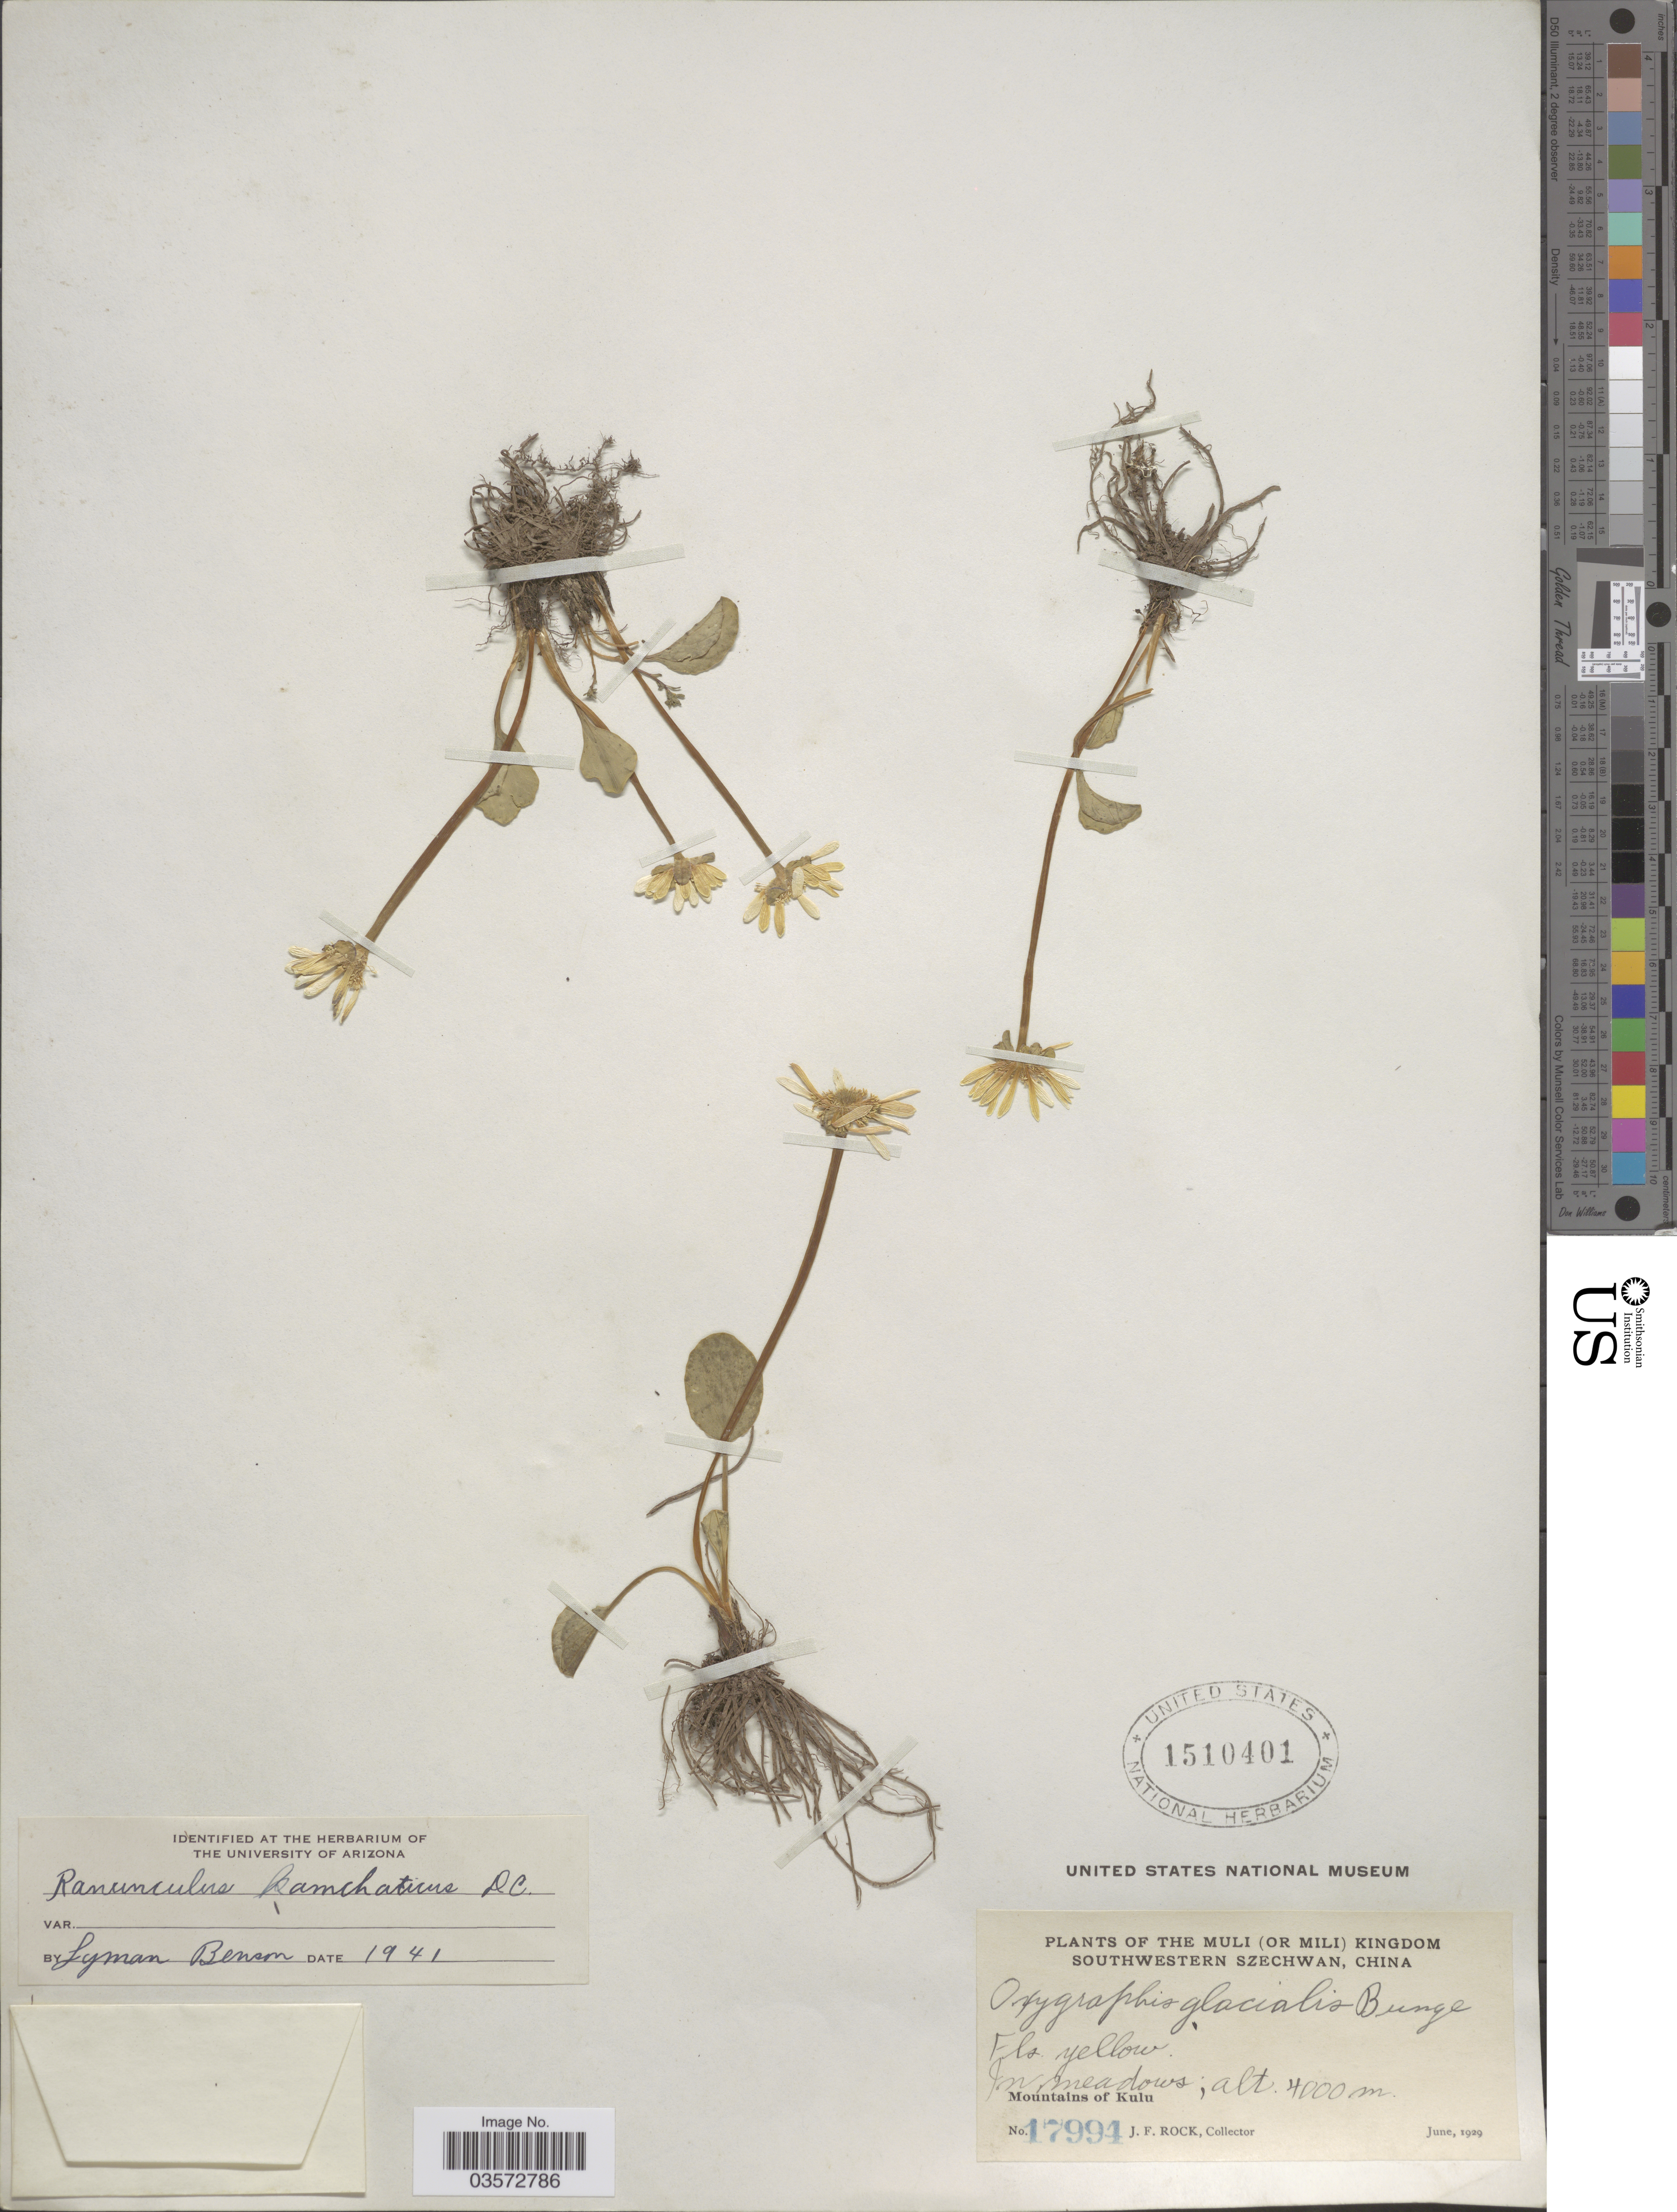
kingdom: Plantae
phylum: Tracheophyta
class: Magnoliopsida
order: Ranunculales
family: Ranunculaceae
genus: Ranunculus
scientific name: Ranunculus kamchaticus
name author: DC.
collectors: J. Rock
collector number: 17994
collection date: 1929-06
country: China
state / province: Sichuan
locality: The Muli (or Mili) Kingdom, Southwestern Szechwan. Mountains of Kulu.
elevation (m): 4000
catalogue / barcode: US 1510401